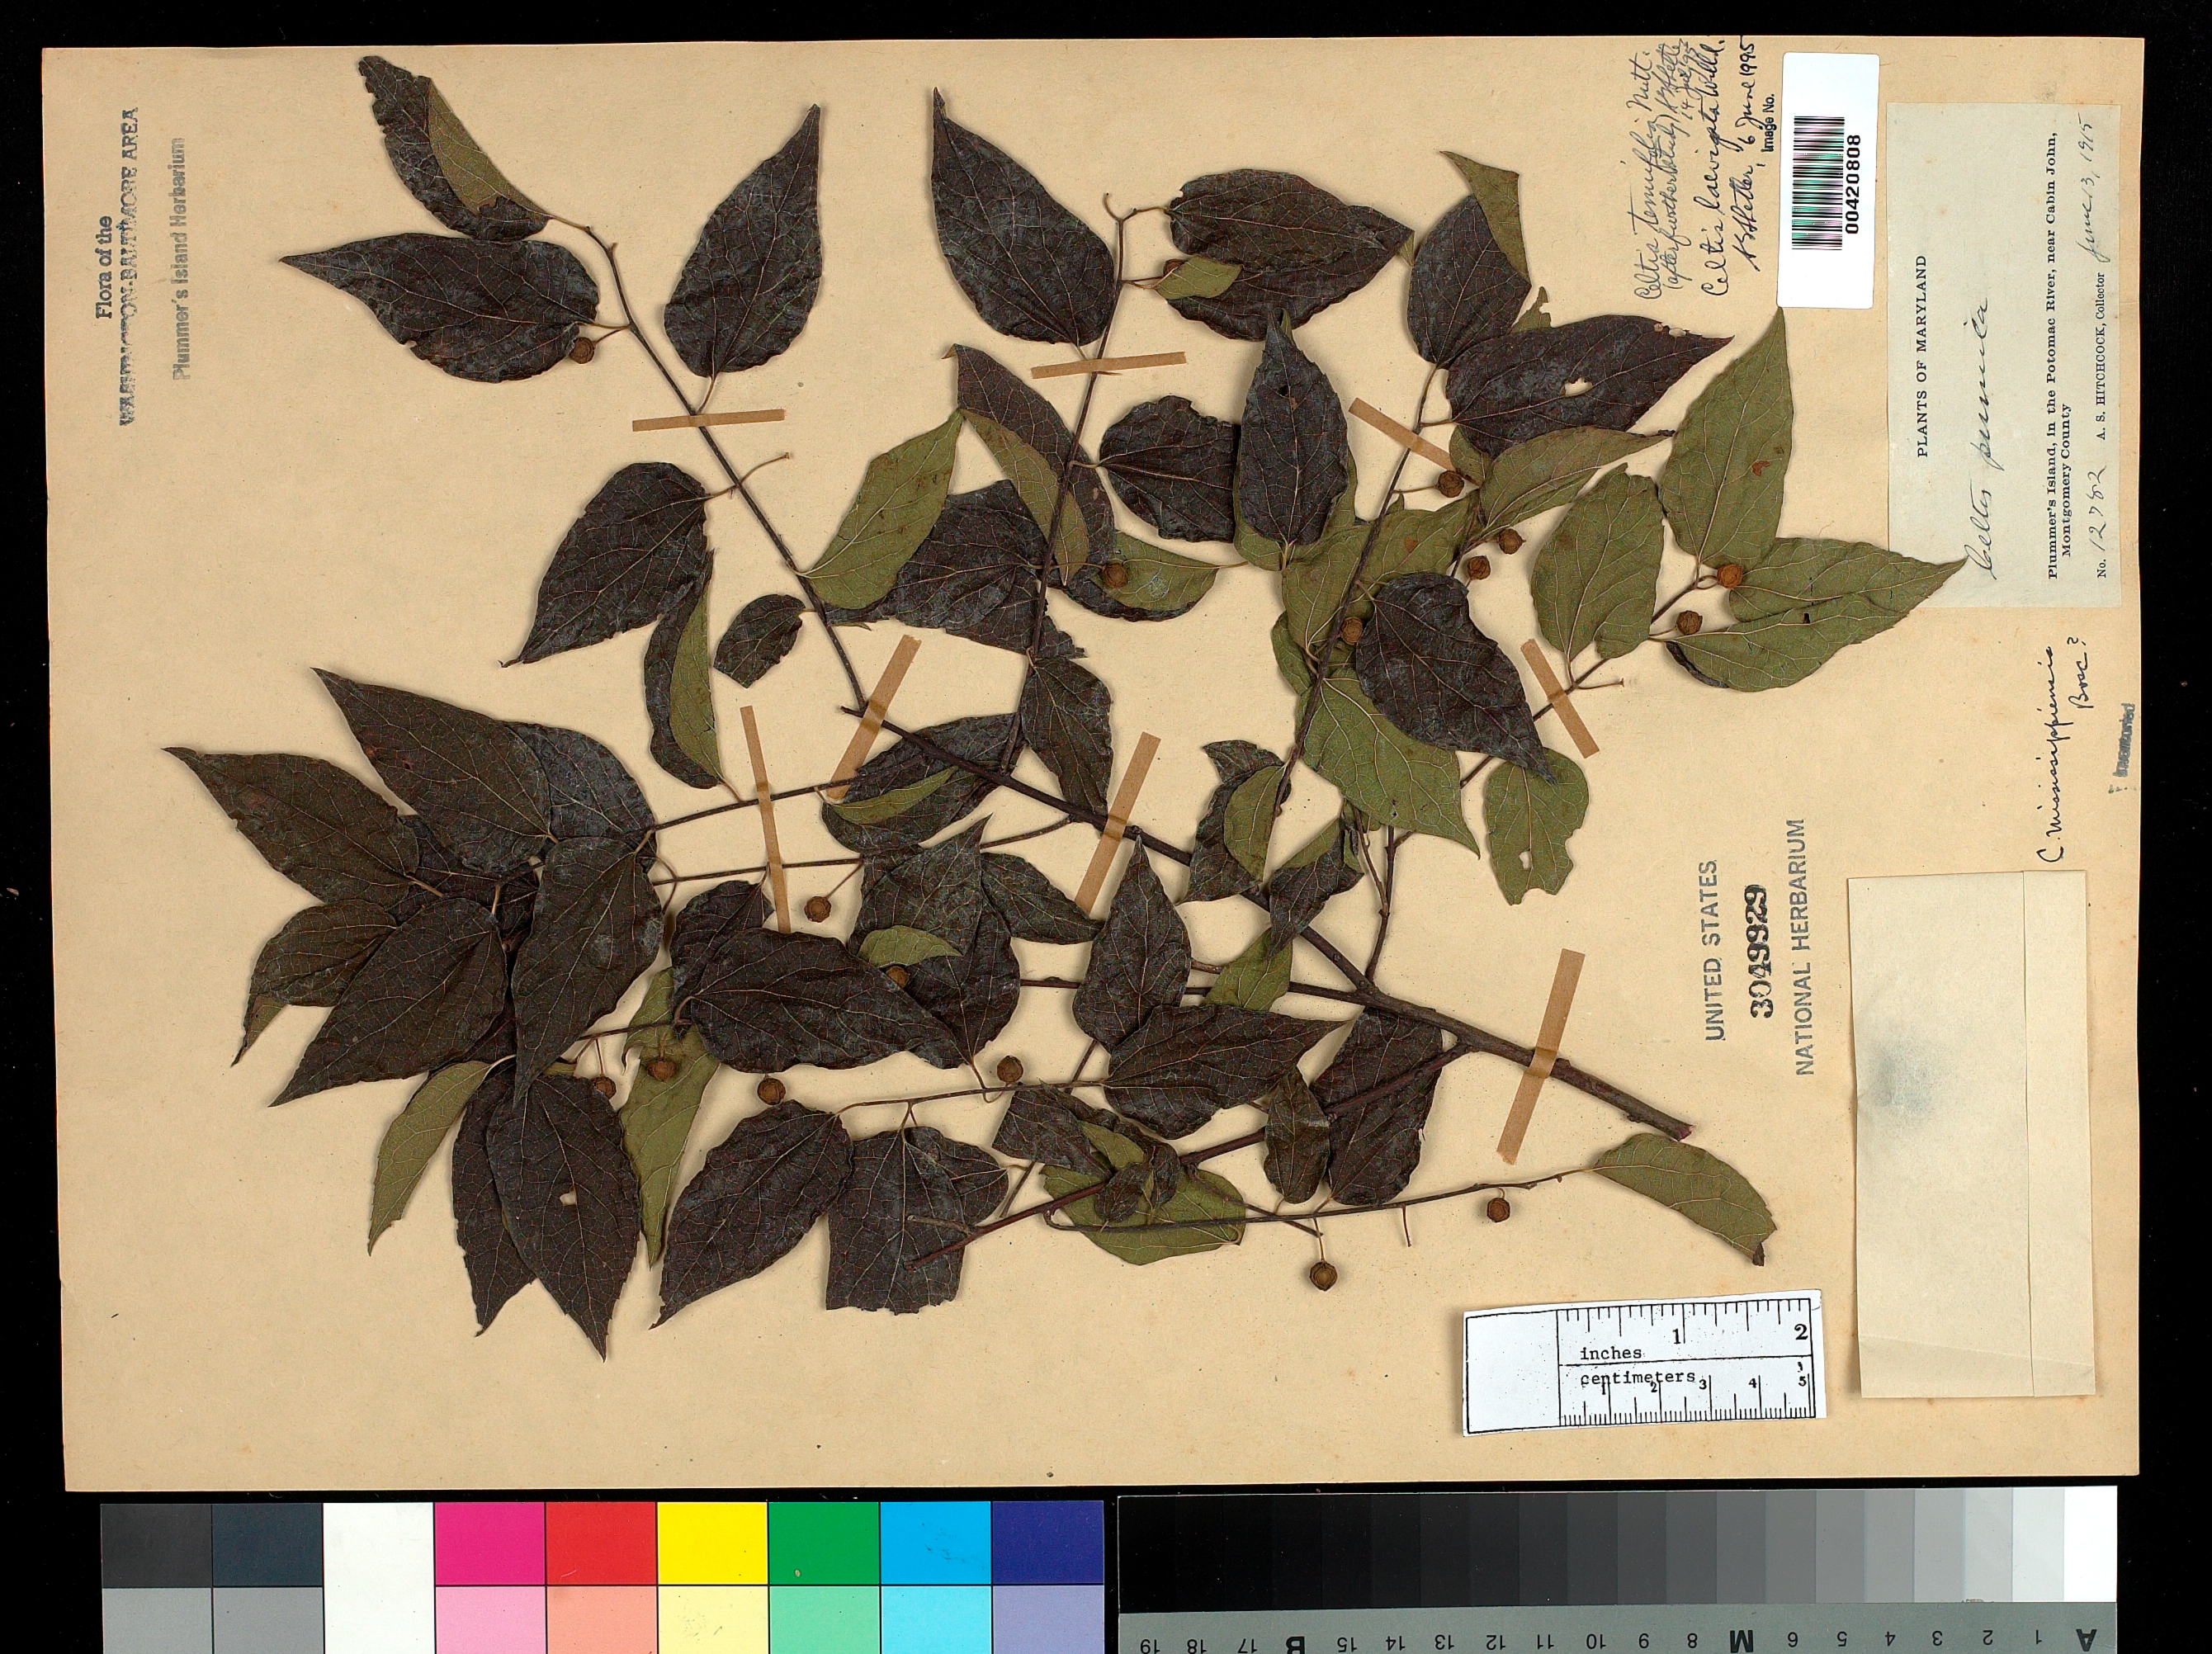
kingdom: Plantae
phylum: Tracheophyta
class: Magnoliopsida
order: Rosales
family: Cannabaceae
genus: Celtis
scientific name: Celtis tenuifolia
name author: Nutt.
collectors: A. S. Hitchcock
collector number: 12782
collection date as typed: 13 Jun 1915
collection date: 1915-06-13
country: United States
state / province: Maryland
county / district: Montgomery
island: Plummers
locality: Plummer's Island C. & O. Canal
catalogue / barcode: US 3049929